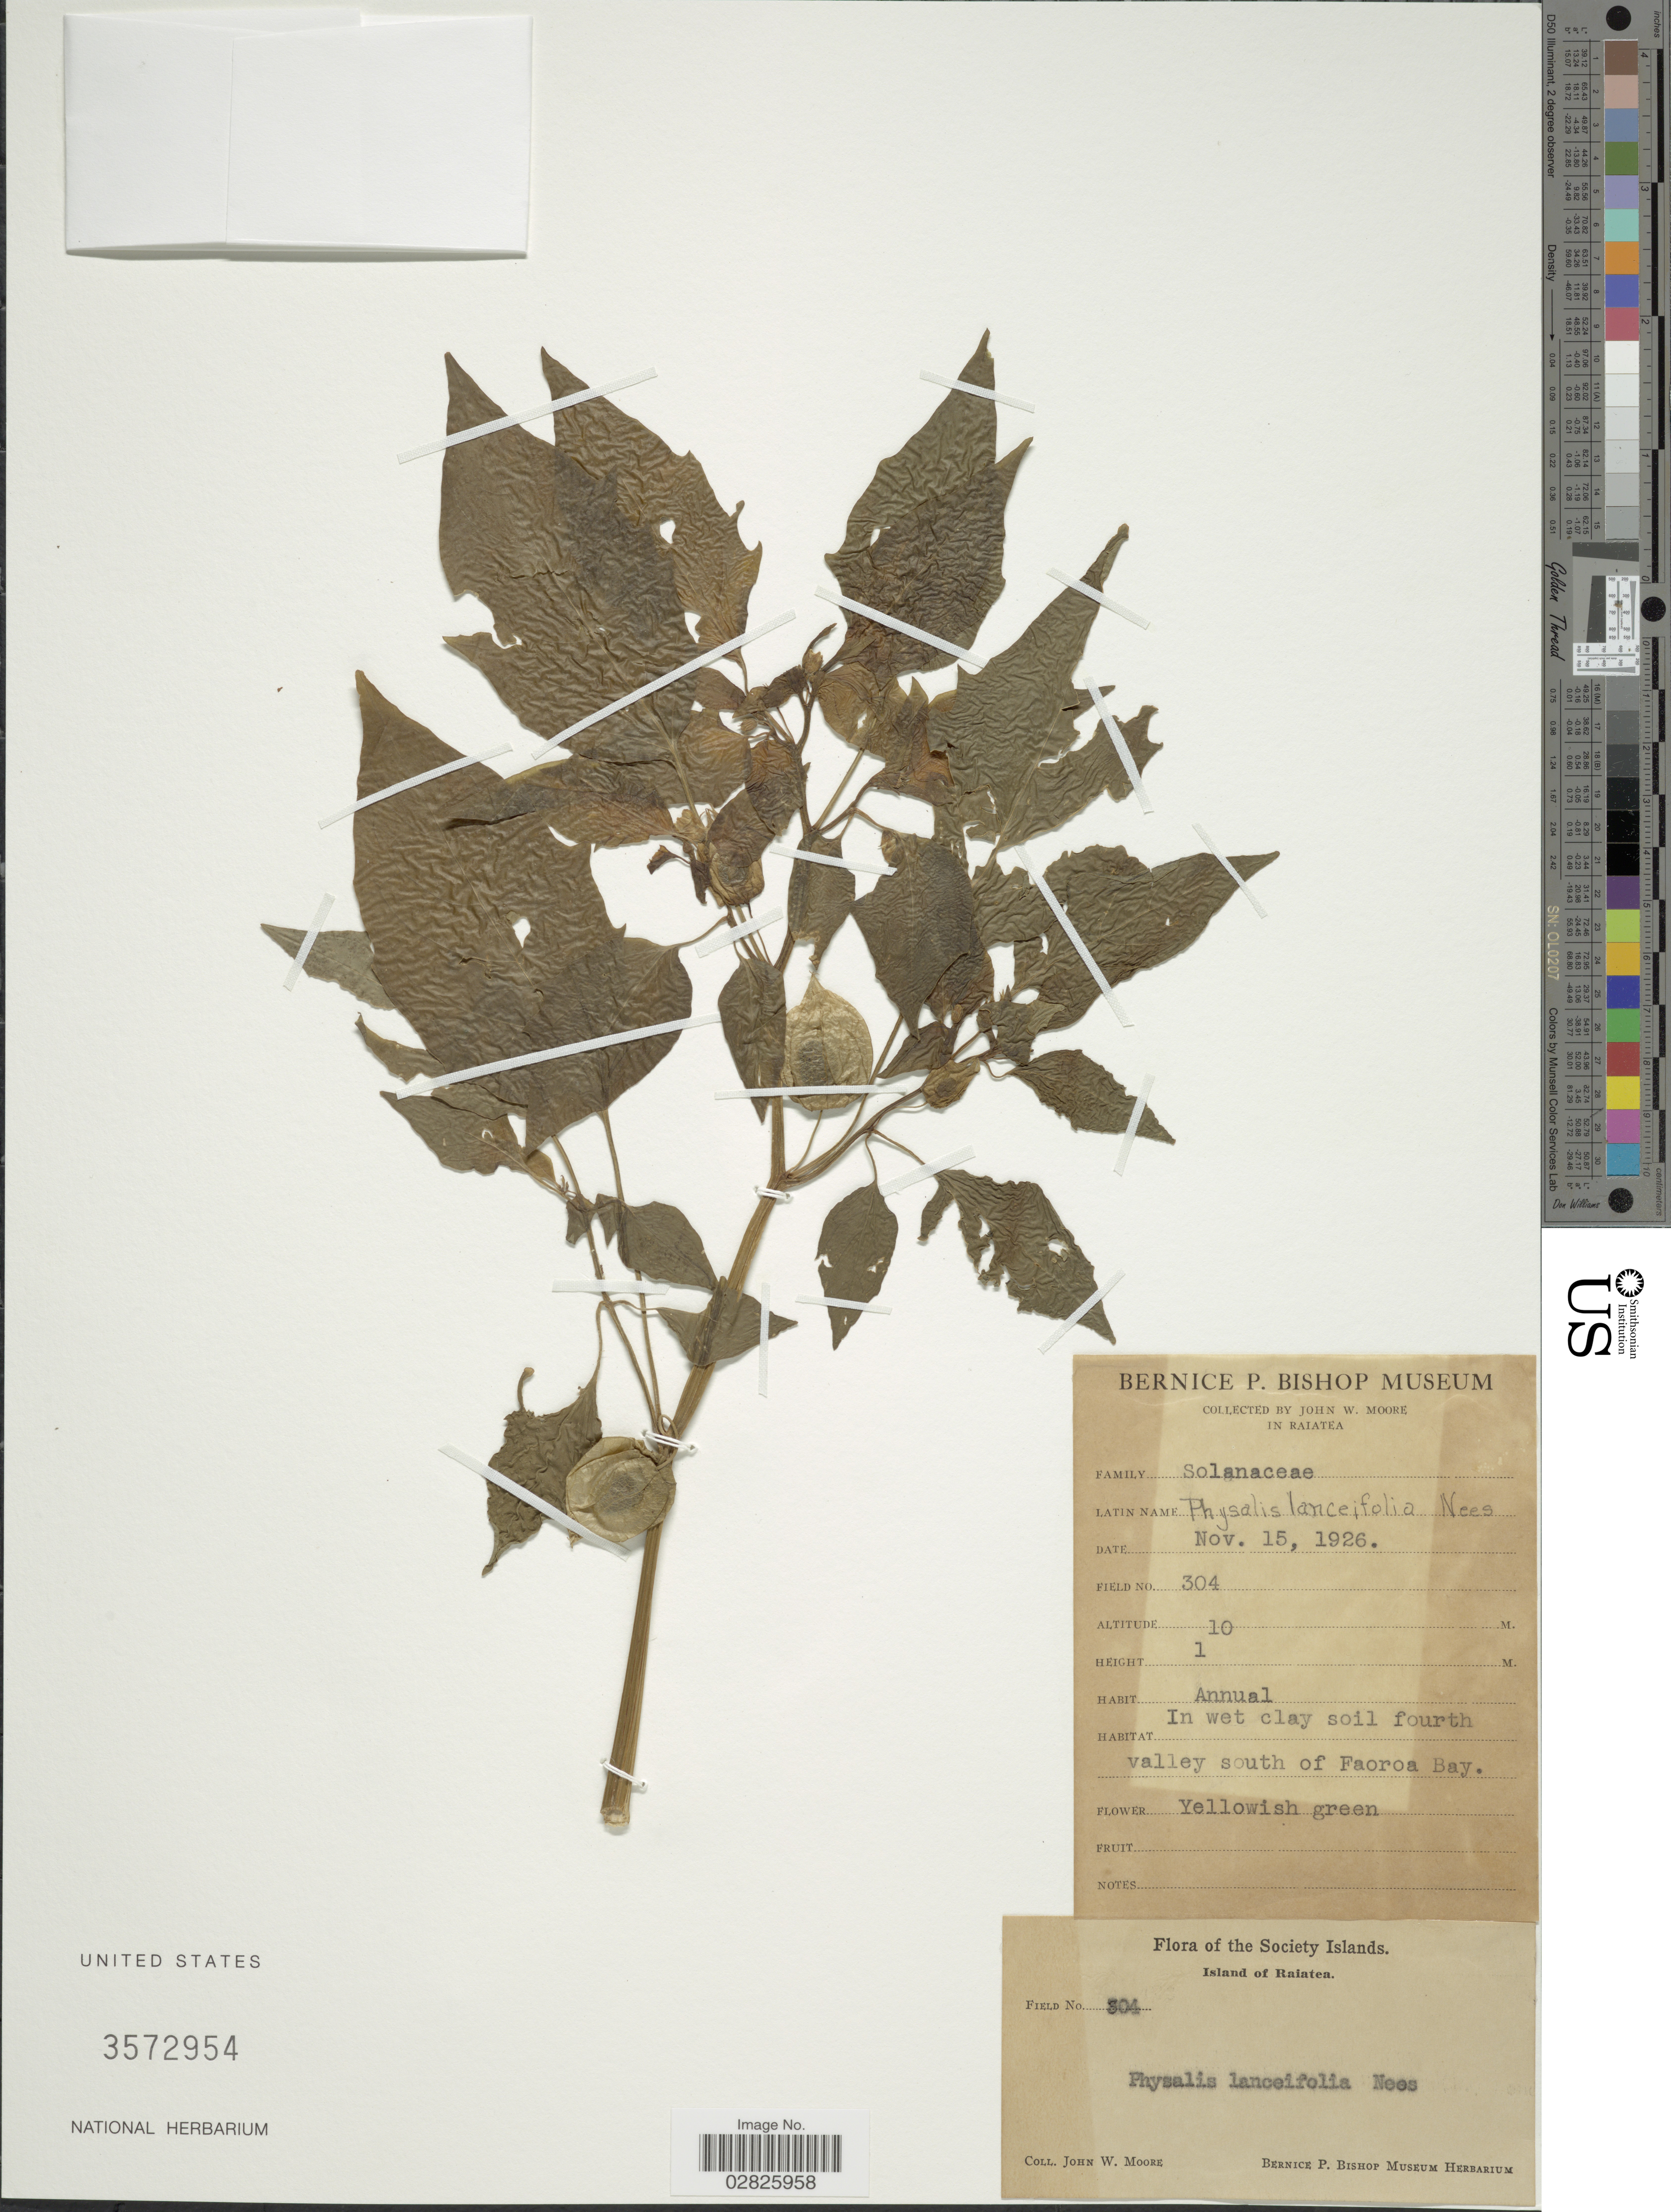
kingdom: Plantae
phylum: Tracheophyta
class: Magnoliopsida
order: Solanales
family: Solanaceae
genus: Physalis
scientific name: Physalis lanceifolia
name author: Nees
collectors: J. Moore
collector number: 304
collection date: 1926-11-15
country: French Polynesia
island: Raiatea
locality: Society Islands. Island of Raiatea. In wet clay soil fourth valley south of Faoroa Bay. In Raiatea.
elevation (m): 10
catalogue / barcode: US 3572954